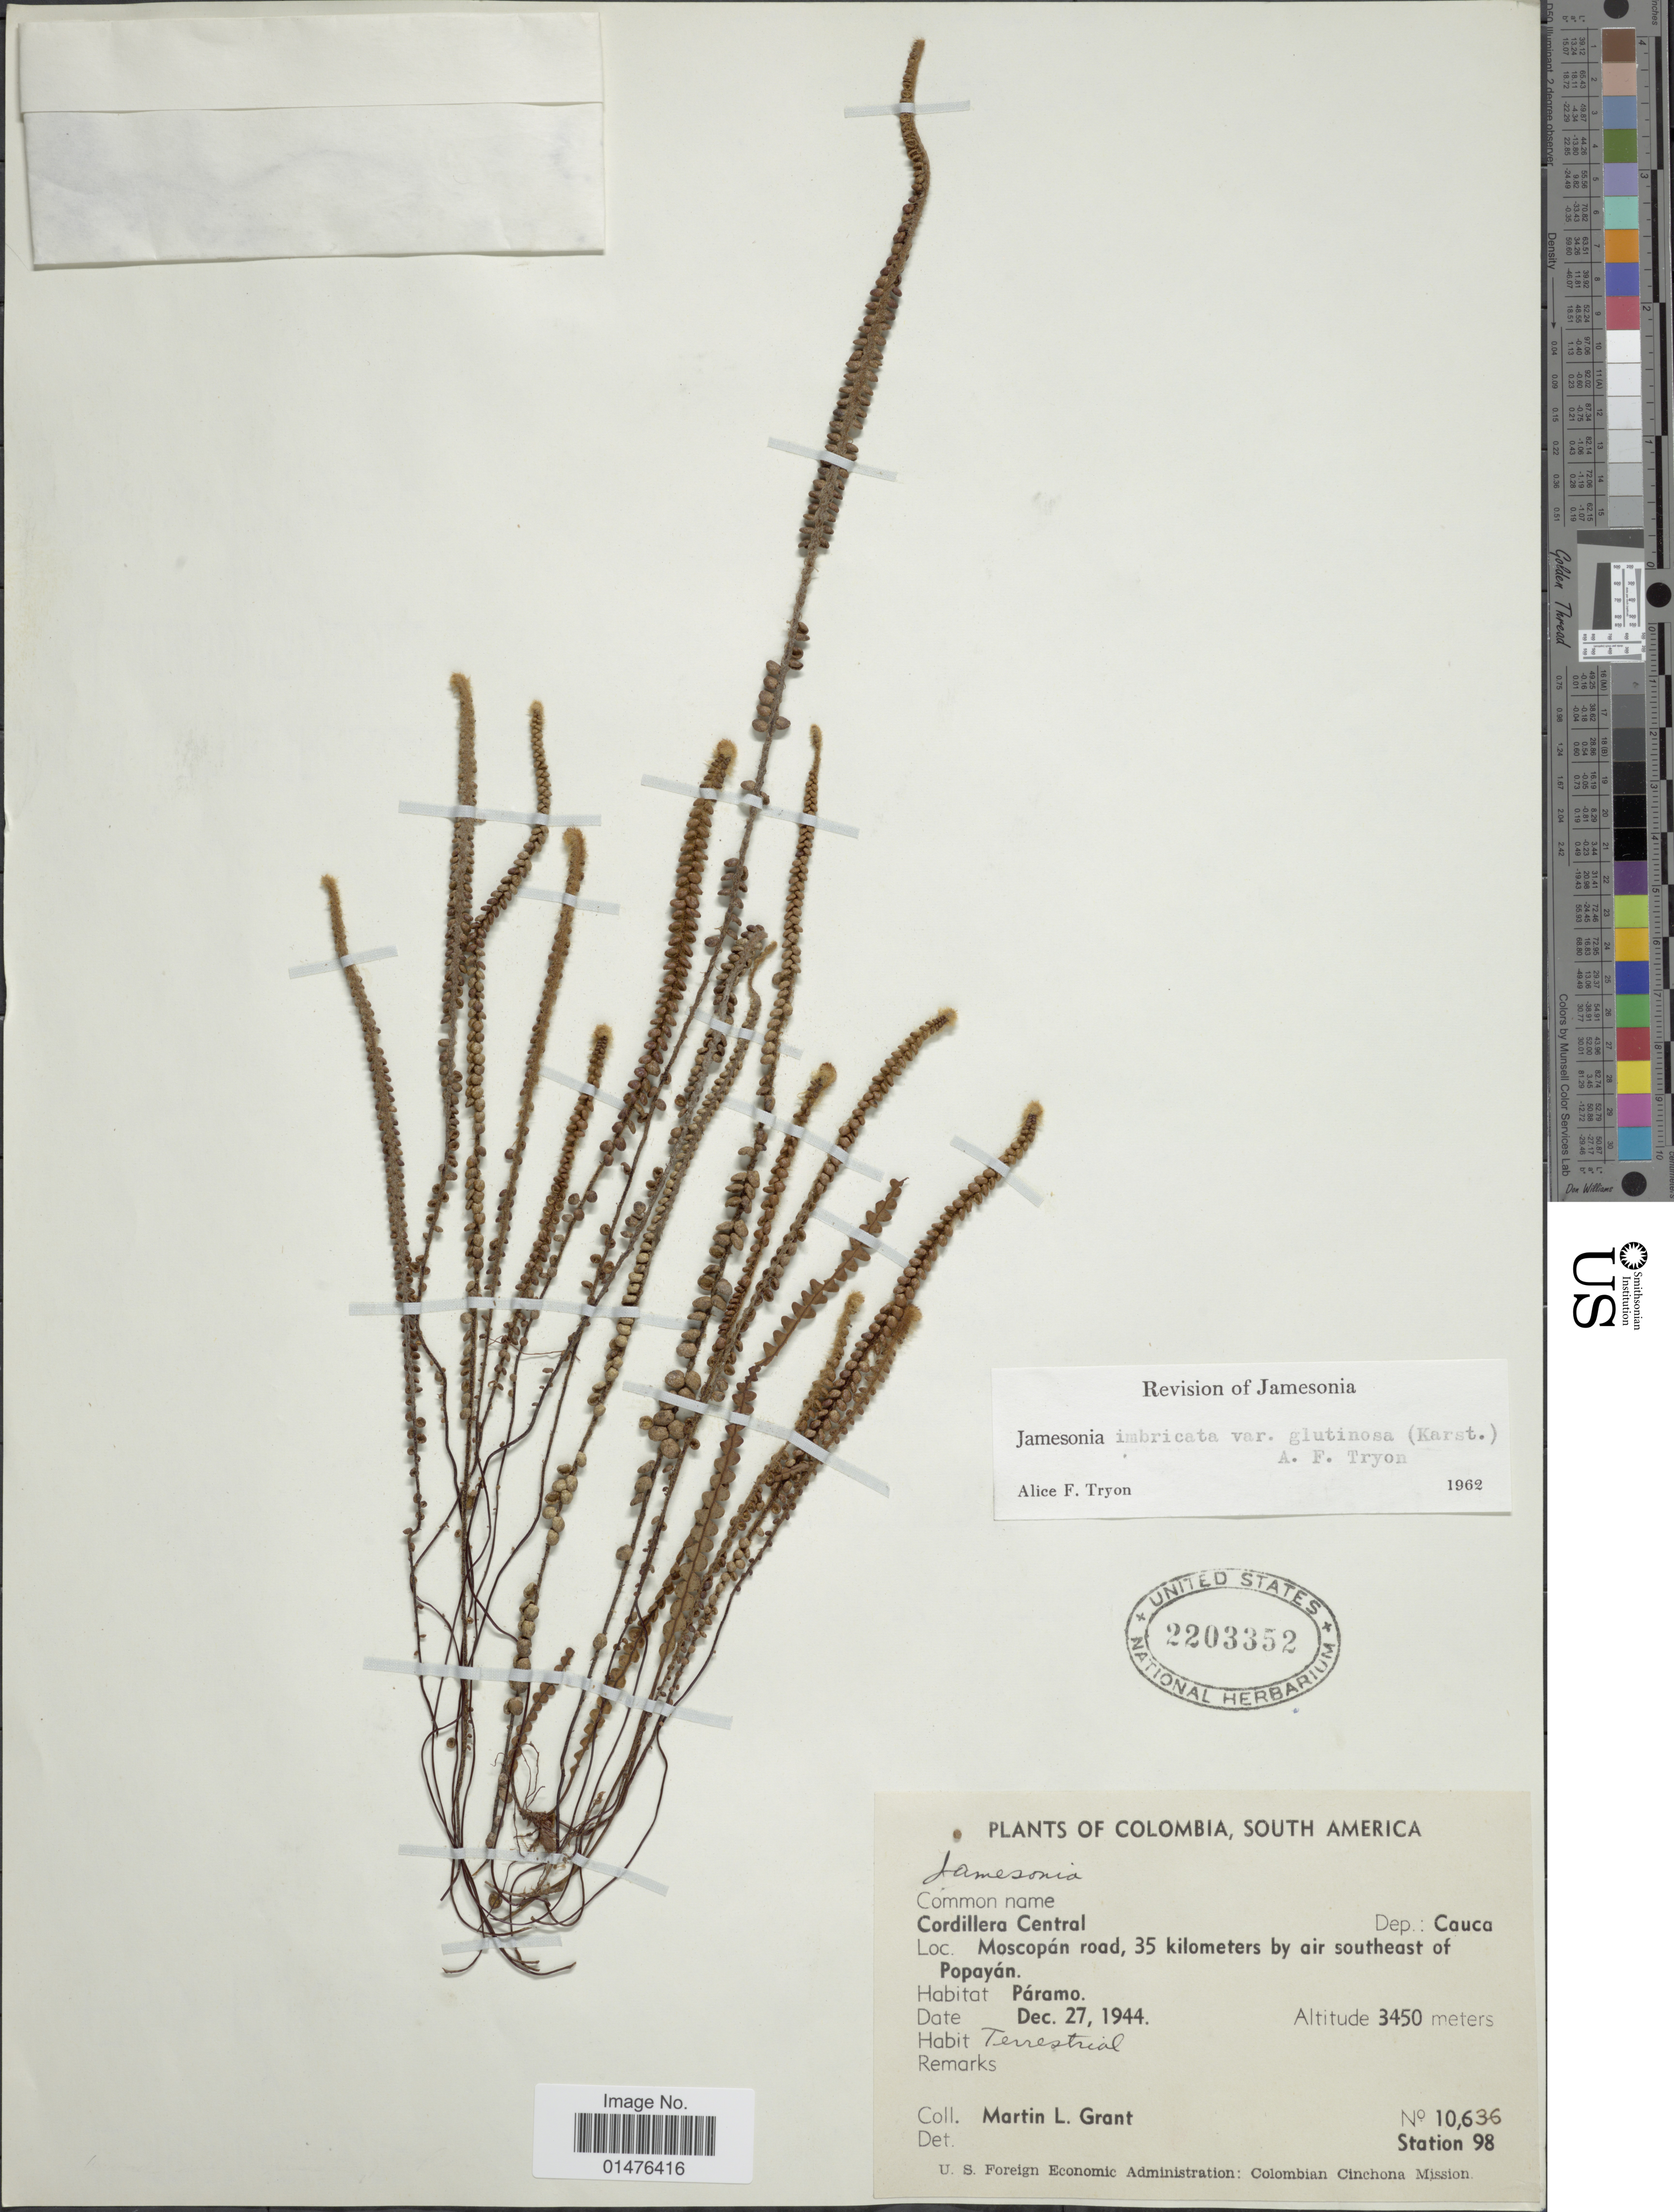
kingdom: Plantae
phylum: Tracheophyta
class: Polypodiopsida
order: Polypodiales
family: Pteridaceae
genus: Jamesonia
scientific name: Jamesonia imbricata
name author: (Sw.) Hook. & Grev.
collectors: M. L. Grant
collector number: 10636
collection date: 1944-12-27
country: Colombia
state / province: Cauca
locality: Cordillera Central, Dept. Cauca, Moscopán road, 35 kilometers by air southeast of Popayán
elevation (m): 3450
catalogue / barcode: US 2203352